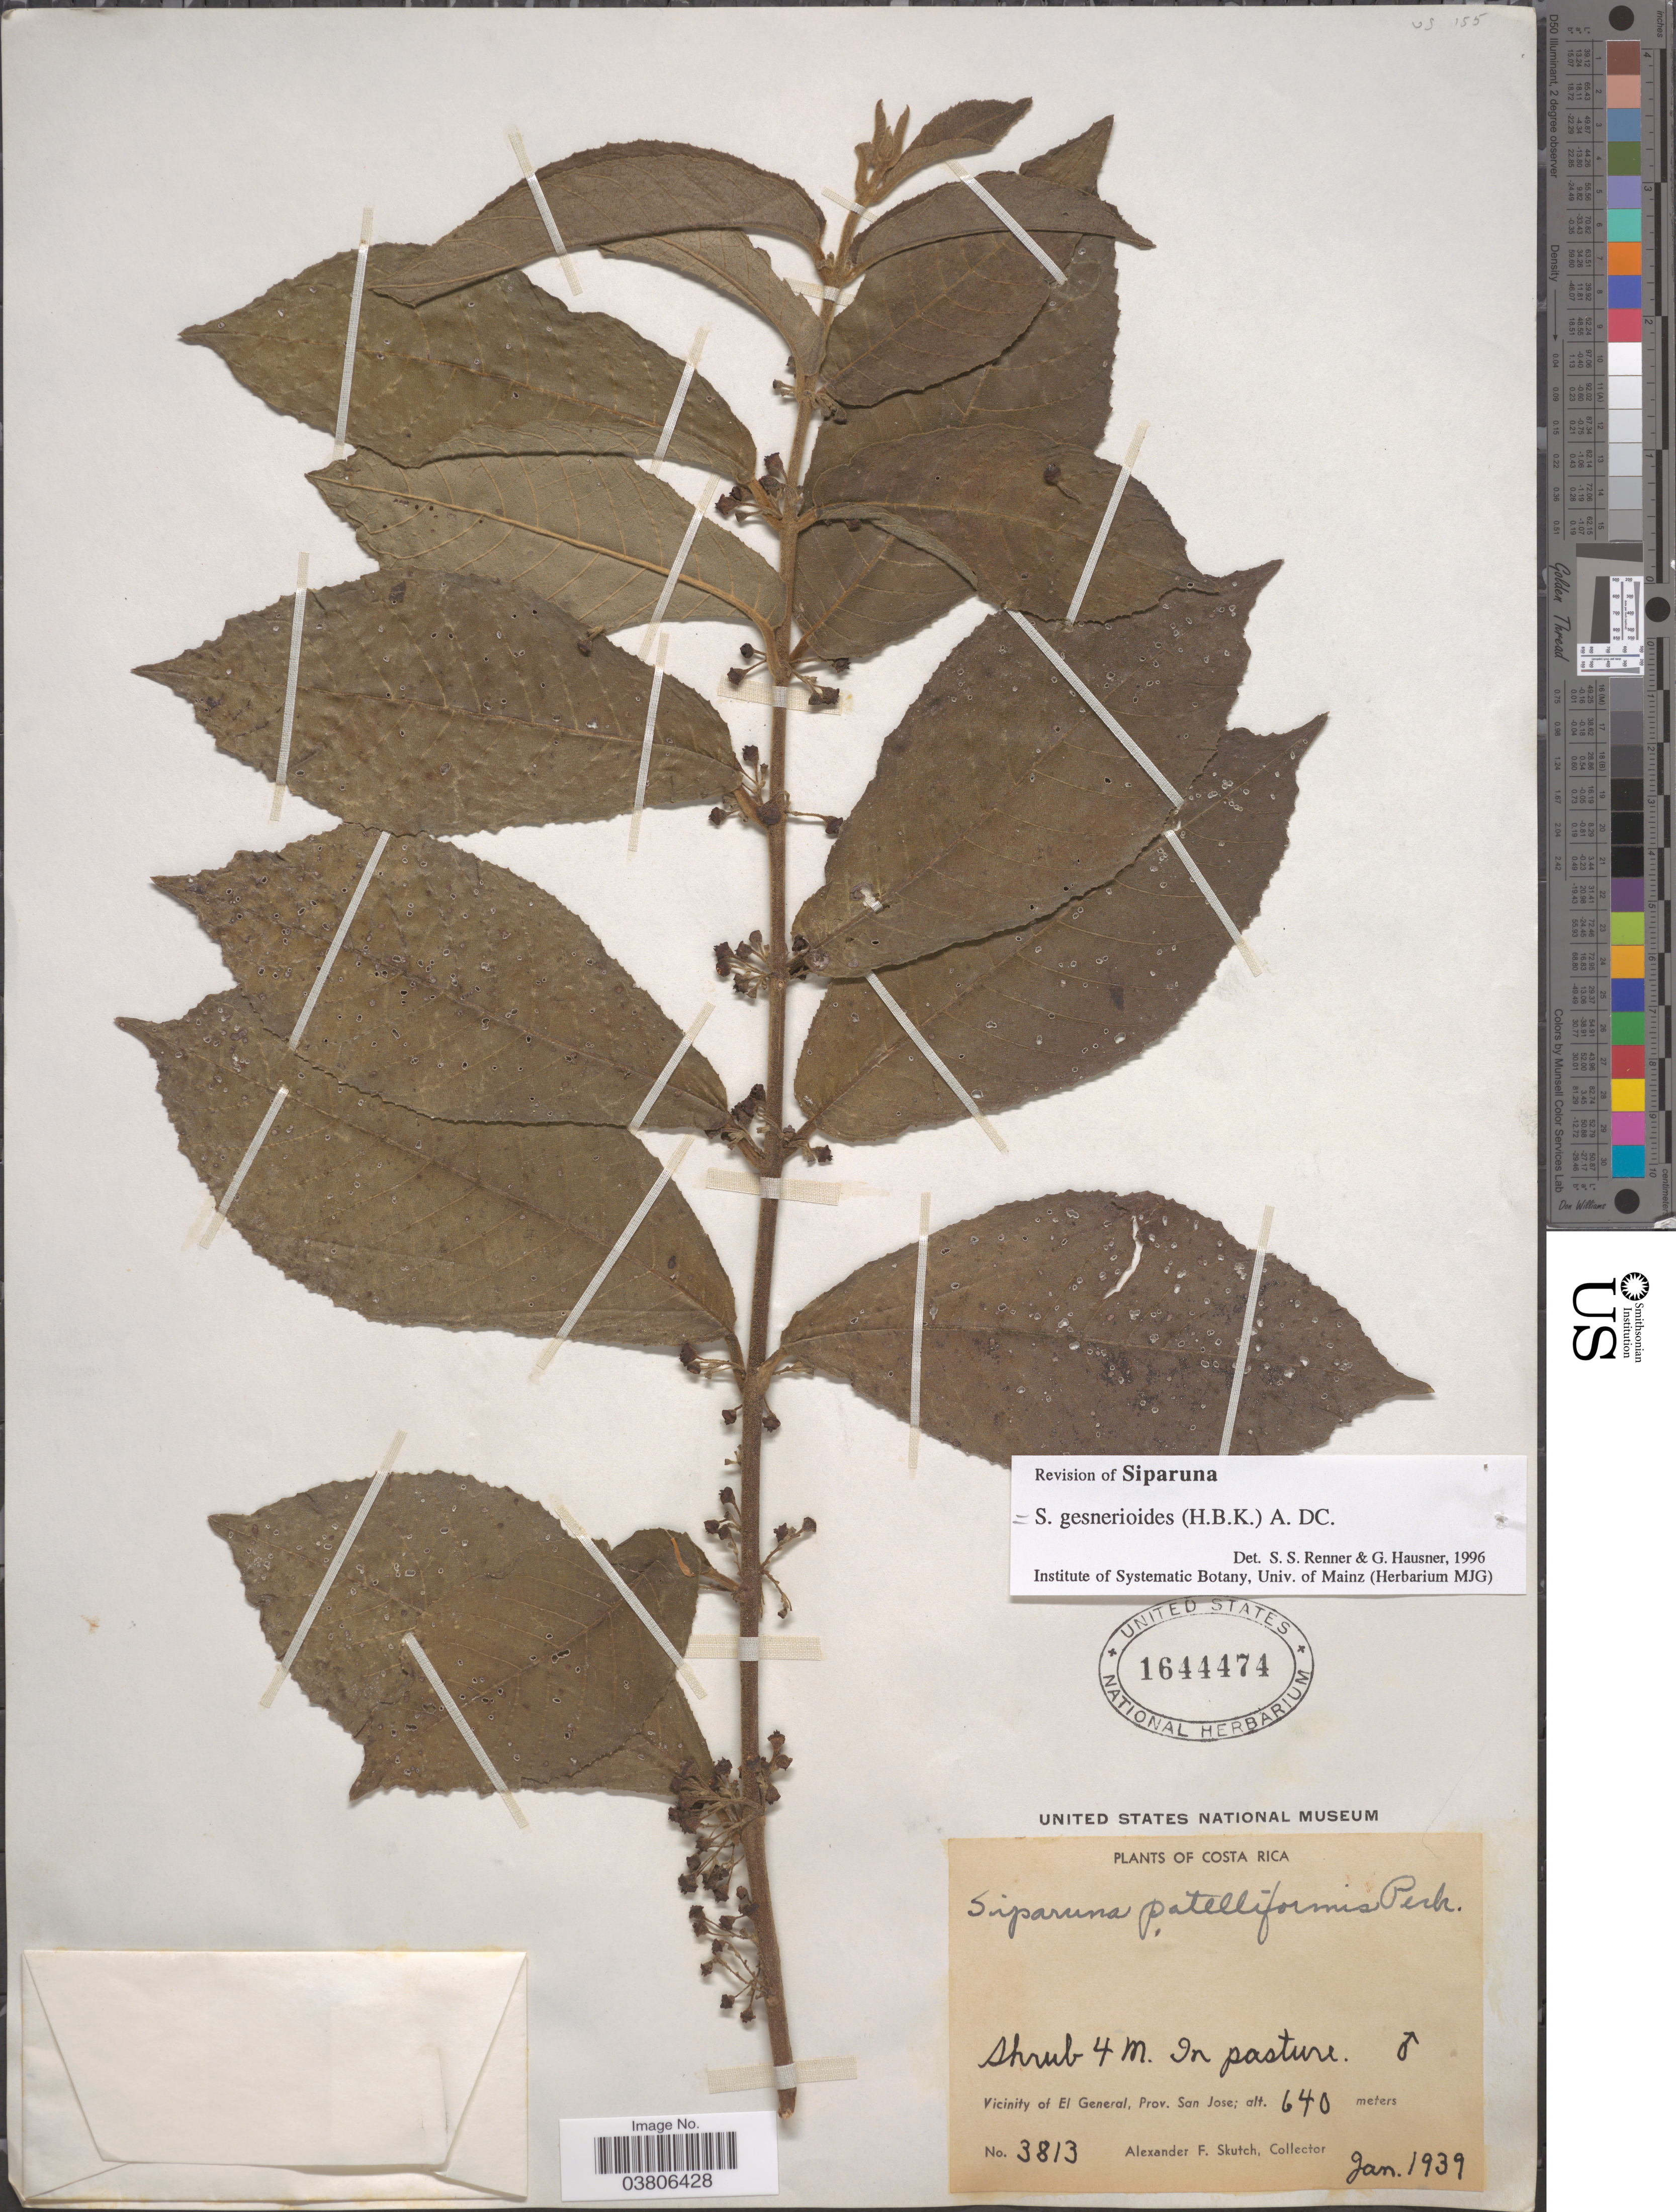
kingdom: Plantae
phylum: Tracheophyta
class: Magnoliopsida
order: Laurales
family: Siparunaceae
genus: Siparuna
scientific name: Siparuna gesnerioides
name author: (Kunth) A. DC.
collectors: A. F. Skutch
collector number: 3813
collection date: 1939-01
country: Costa Rica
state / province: San José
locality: Vicinity of El General.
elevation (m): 640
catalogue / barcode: US 1644474